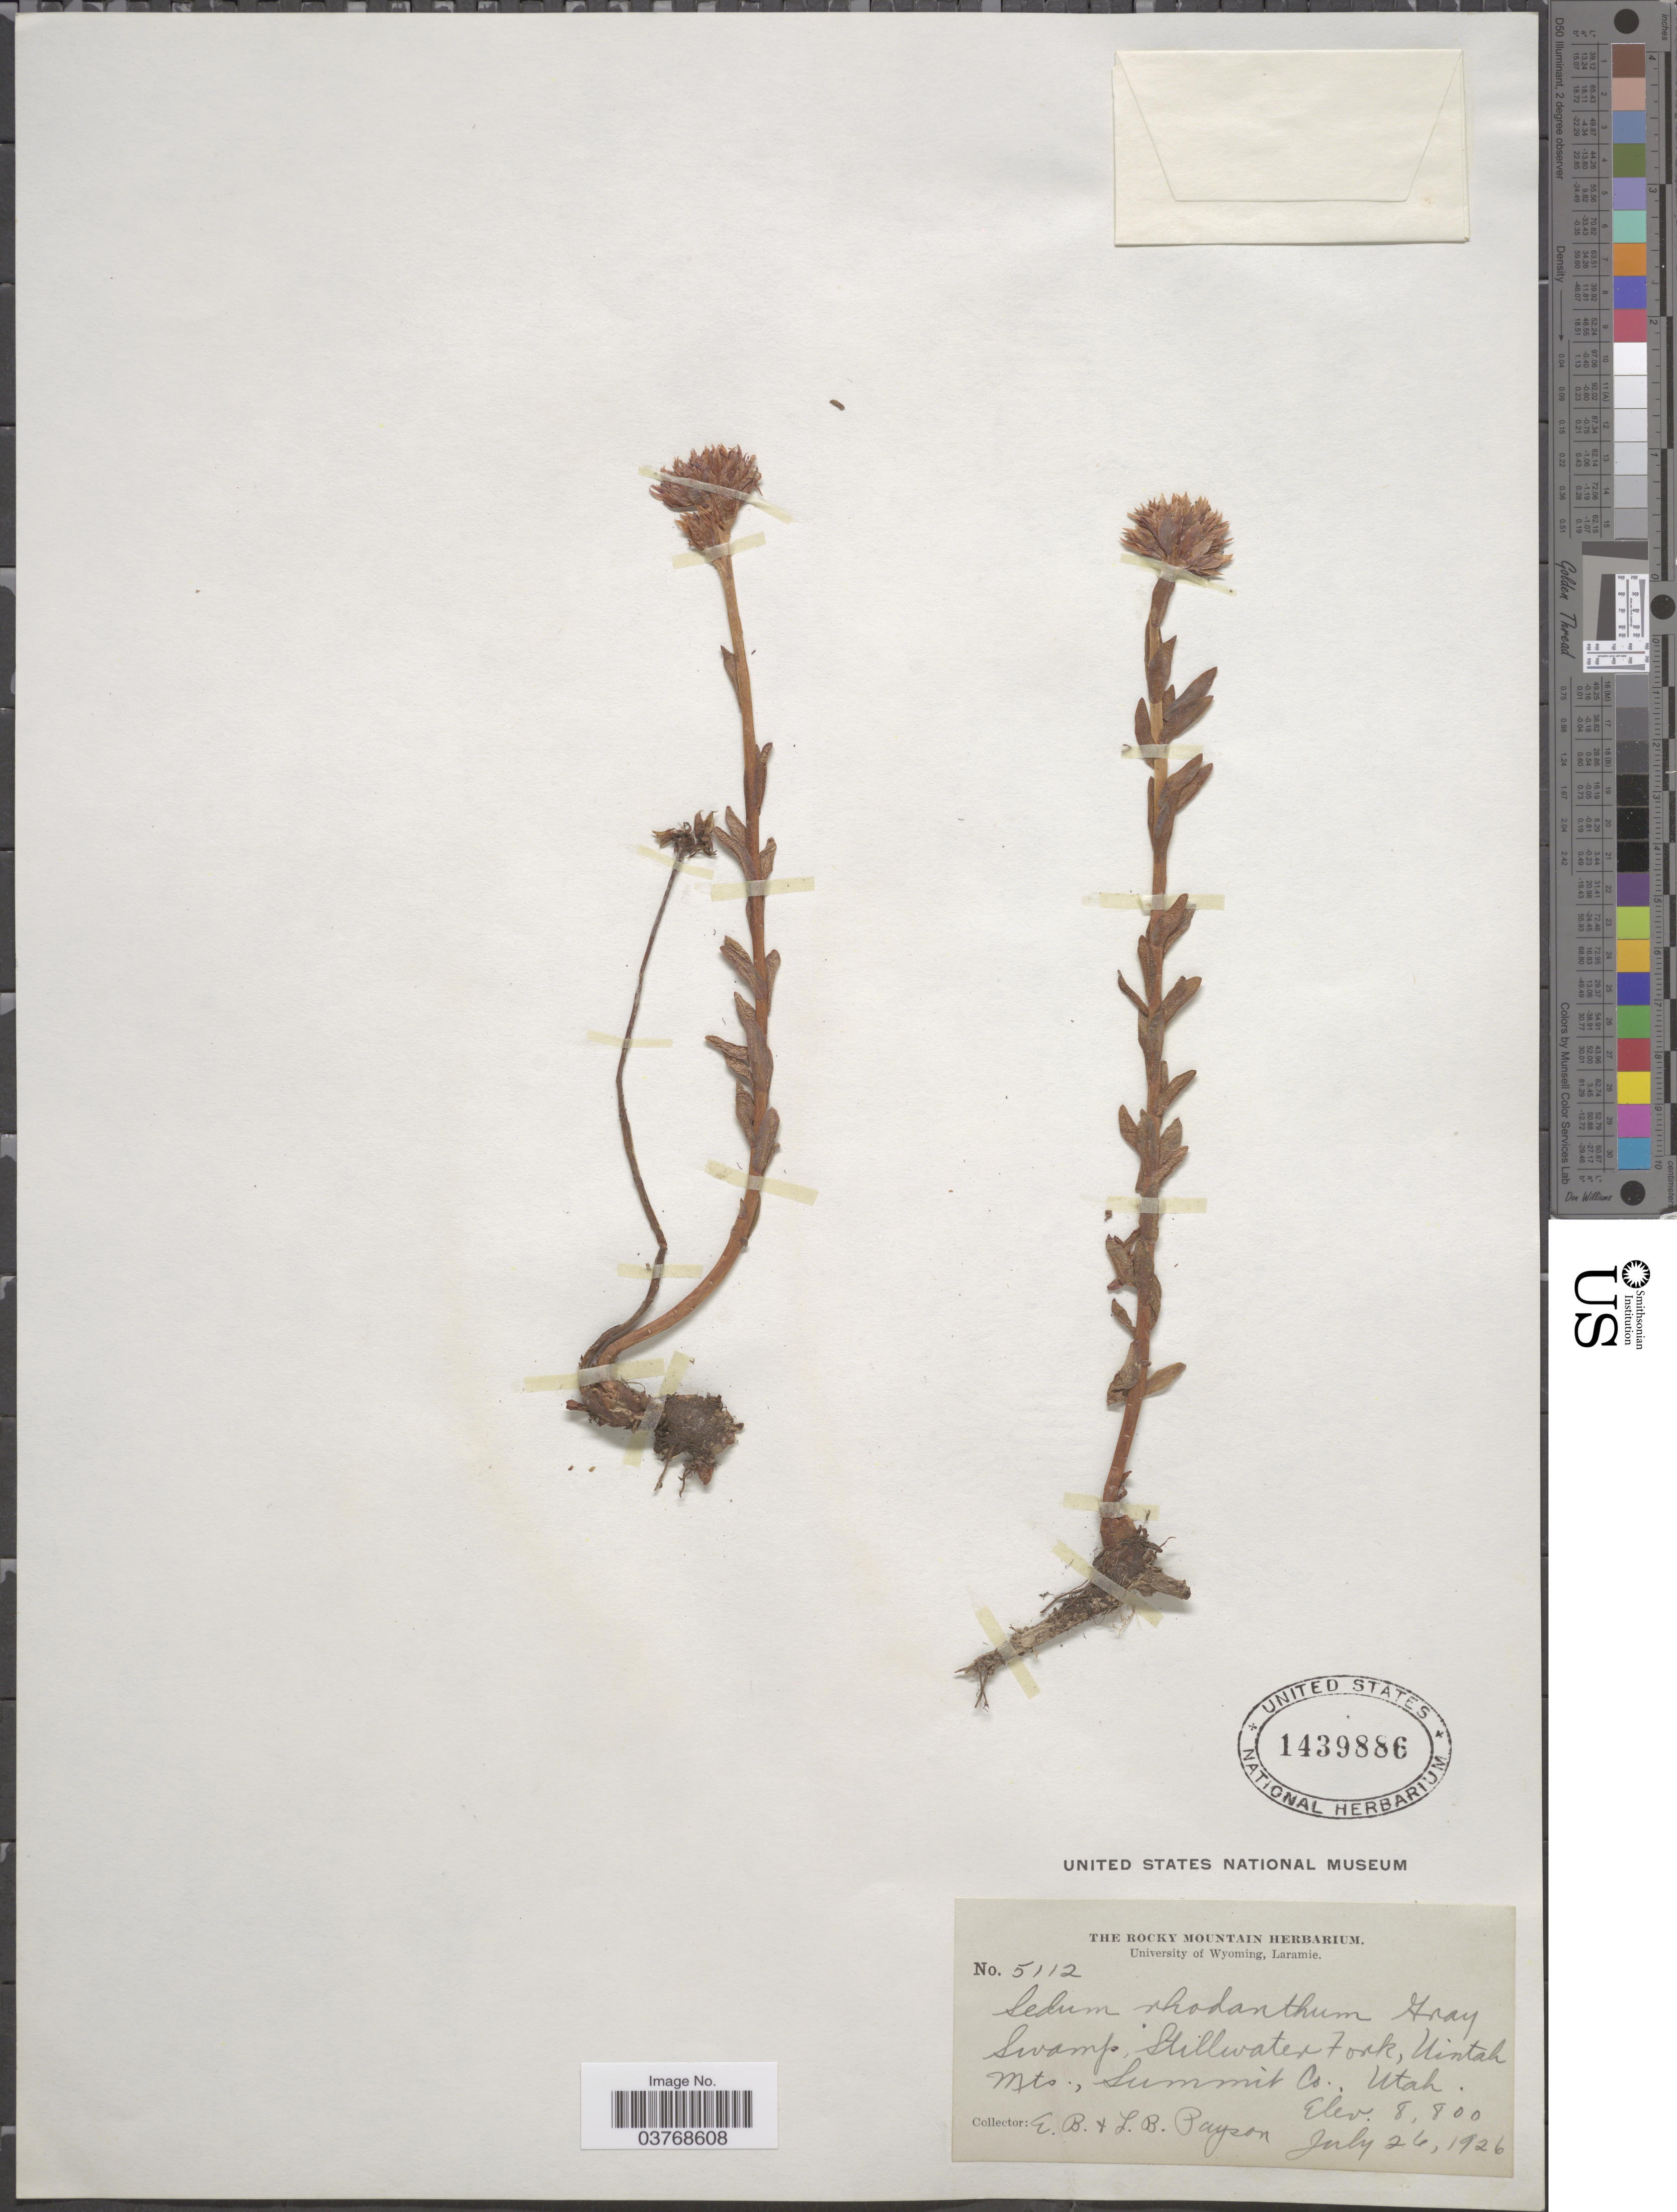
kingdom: Plantae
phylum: Tracheophyta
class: Magnoliopsida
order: Saxifragales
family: Crassulaceae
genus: Rhodiola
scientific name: Rhodiola rhodantha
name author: (A. Gray) H. Jacobsen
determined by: Strong, Mark T., (BOT), Smithsonian Institution - National Museum of Natural History (UNITED STATES)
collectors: E. B. Payson & L. Payson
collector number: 5112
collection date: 1926-07-26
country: United States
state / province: Utah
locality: Swamp, Stillwater Fork, Uintah Mts., Summit Co.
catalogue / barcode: US 1439886